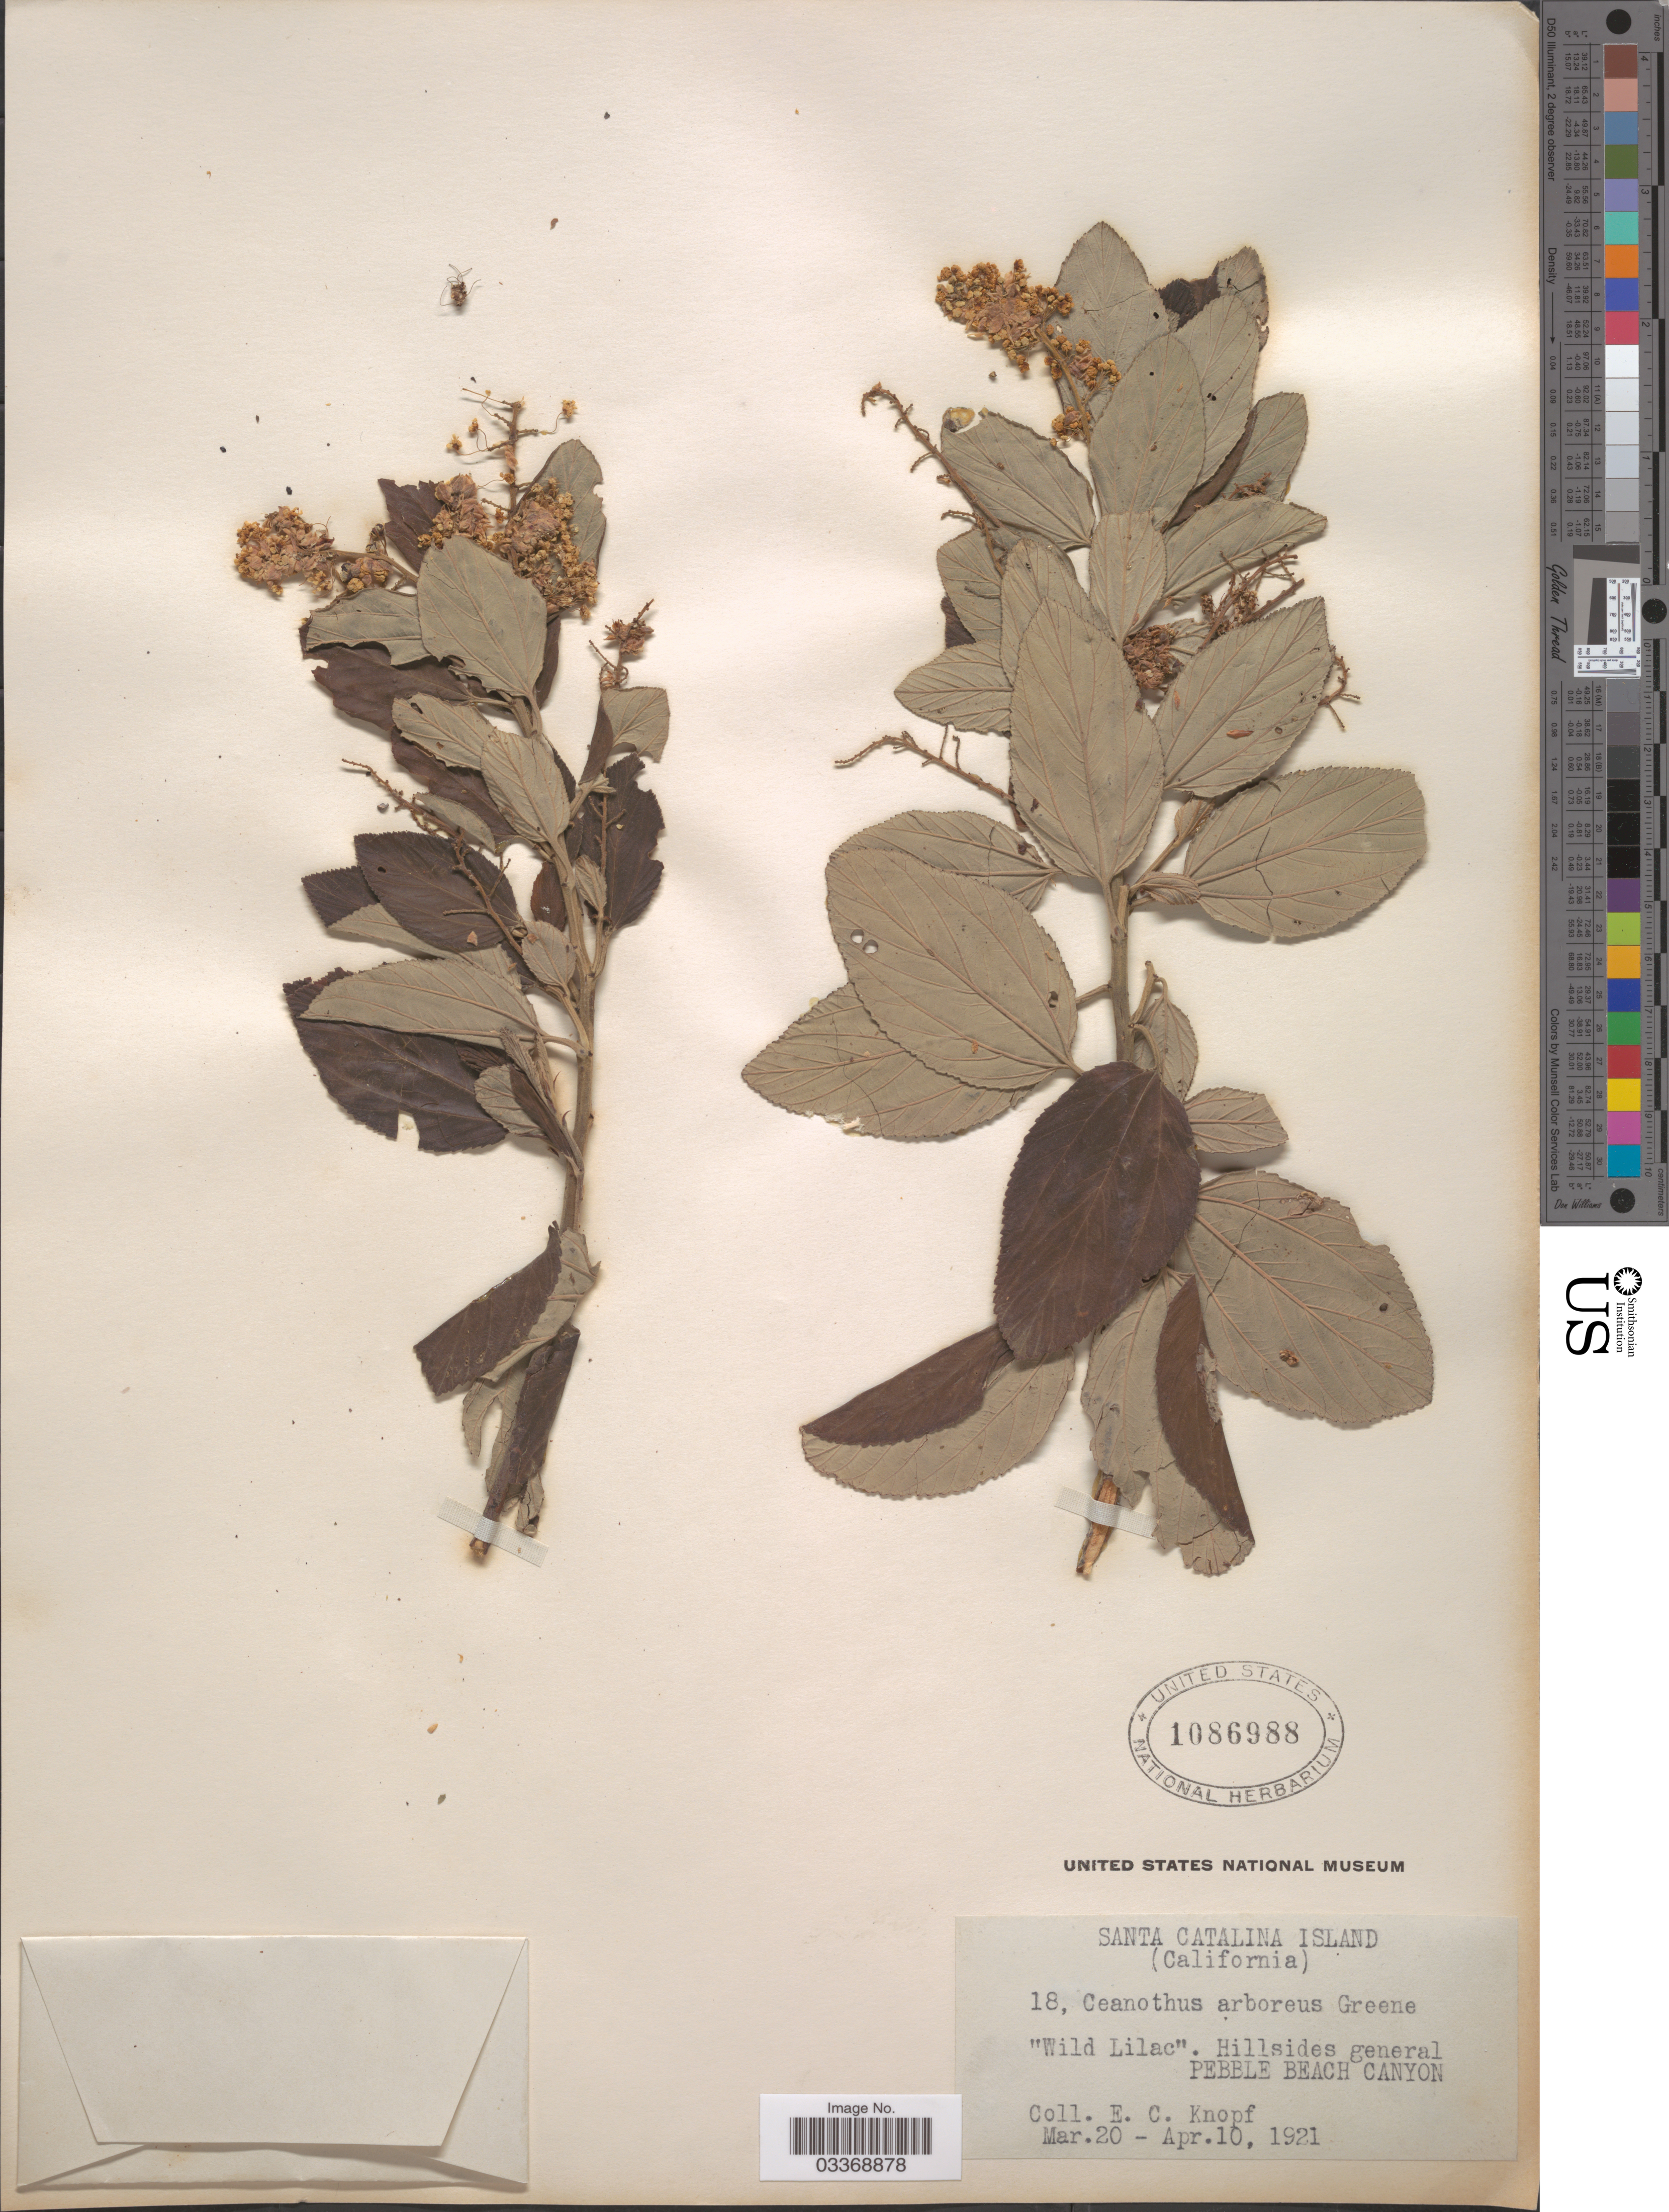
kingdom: Plantae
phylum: Tracheophyta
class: Magnoliopsida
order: Rosales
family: Rhamnaceae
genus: Ceanothus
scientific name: Ceanothus arboreus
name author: Greene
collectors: E. Knopf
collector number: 18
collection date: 1921-03-20/1921-04-10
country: United States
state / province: California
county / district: Los Angeles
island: Santa Catalina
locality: Santa Catalina Island. Hillsides general Pebble Beach Canyon.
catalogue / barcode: US 1086988